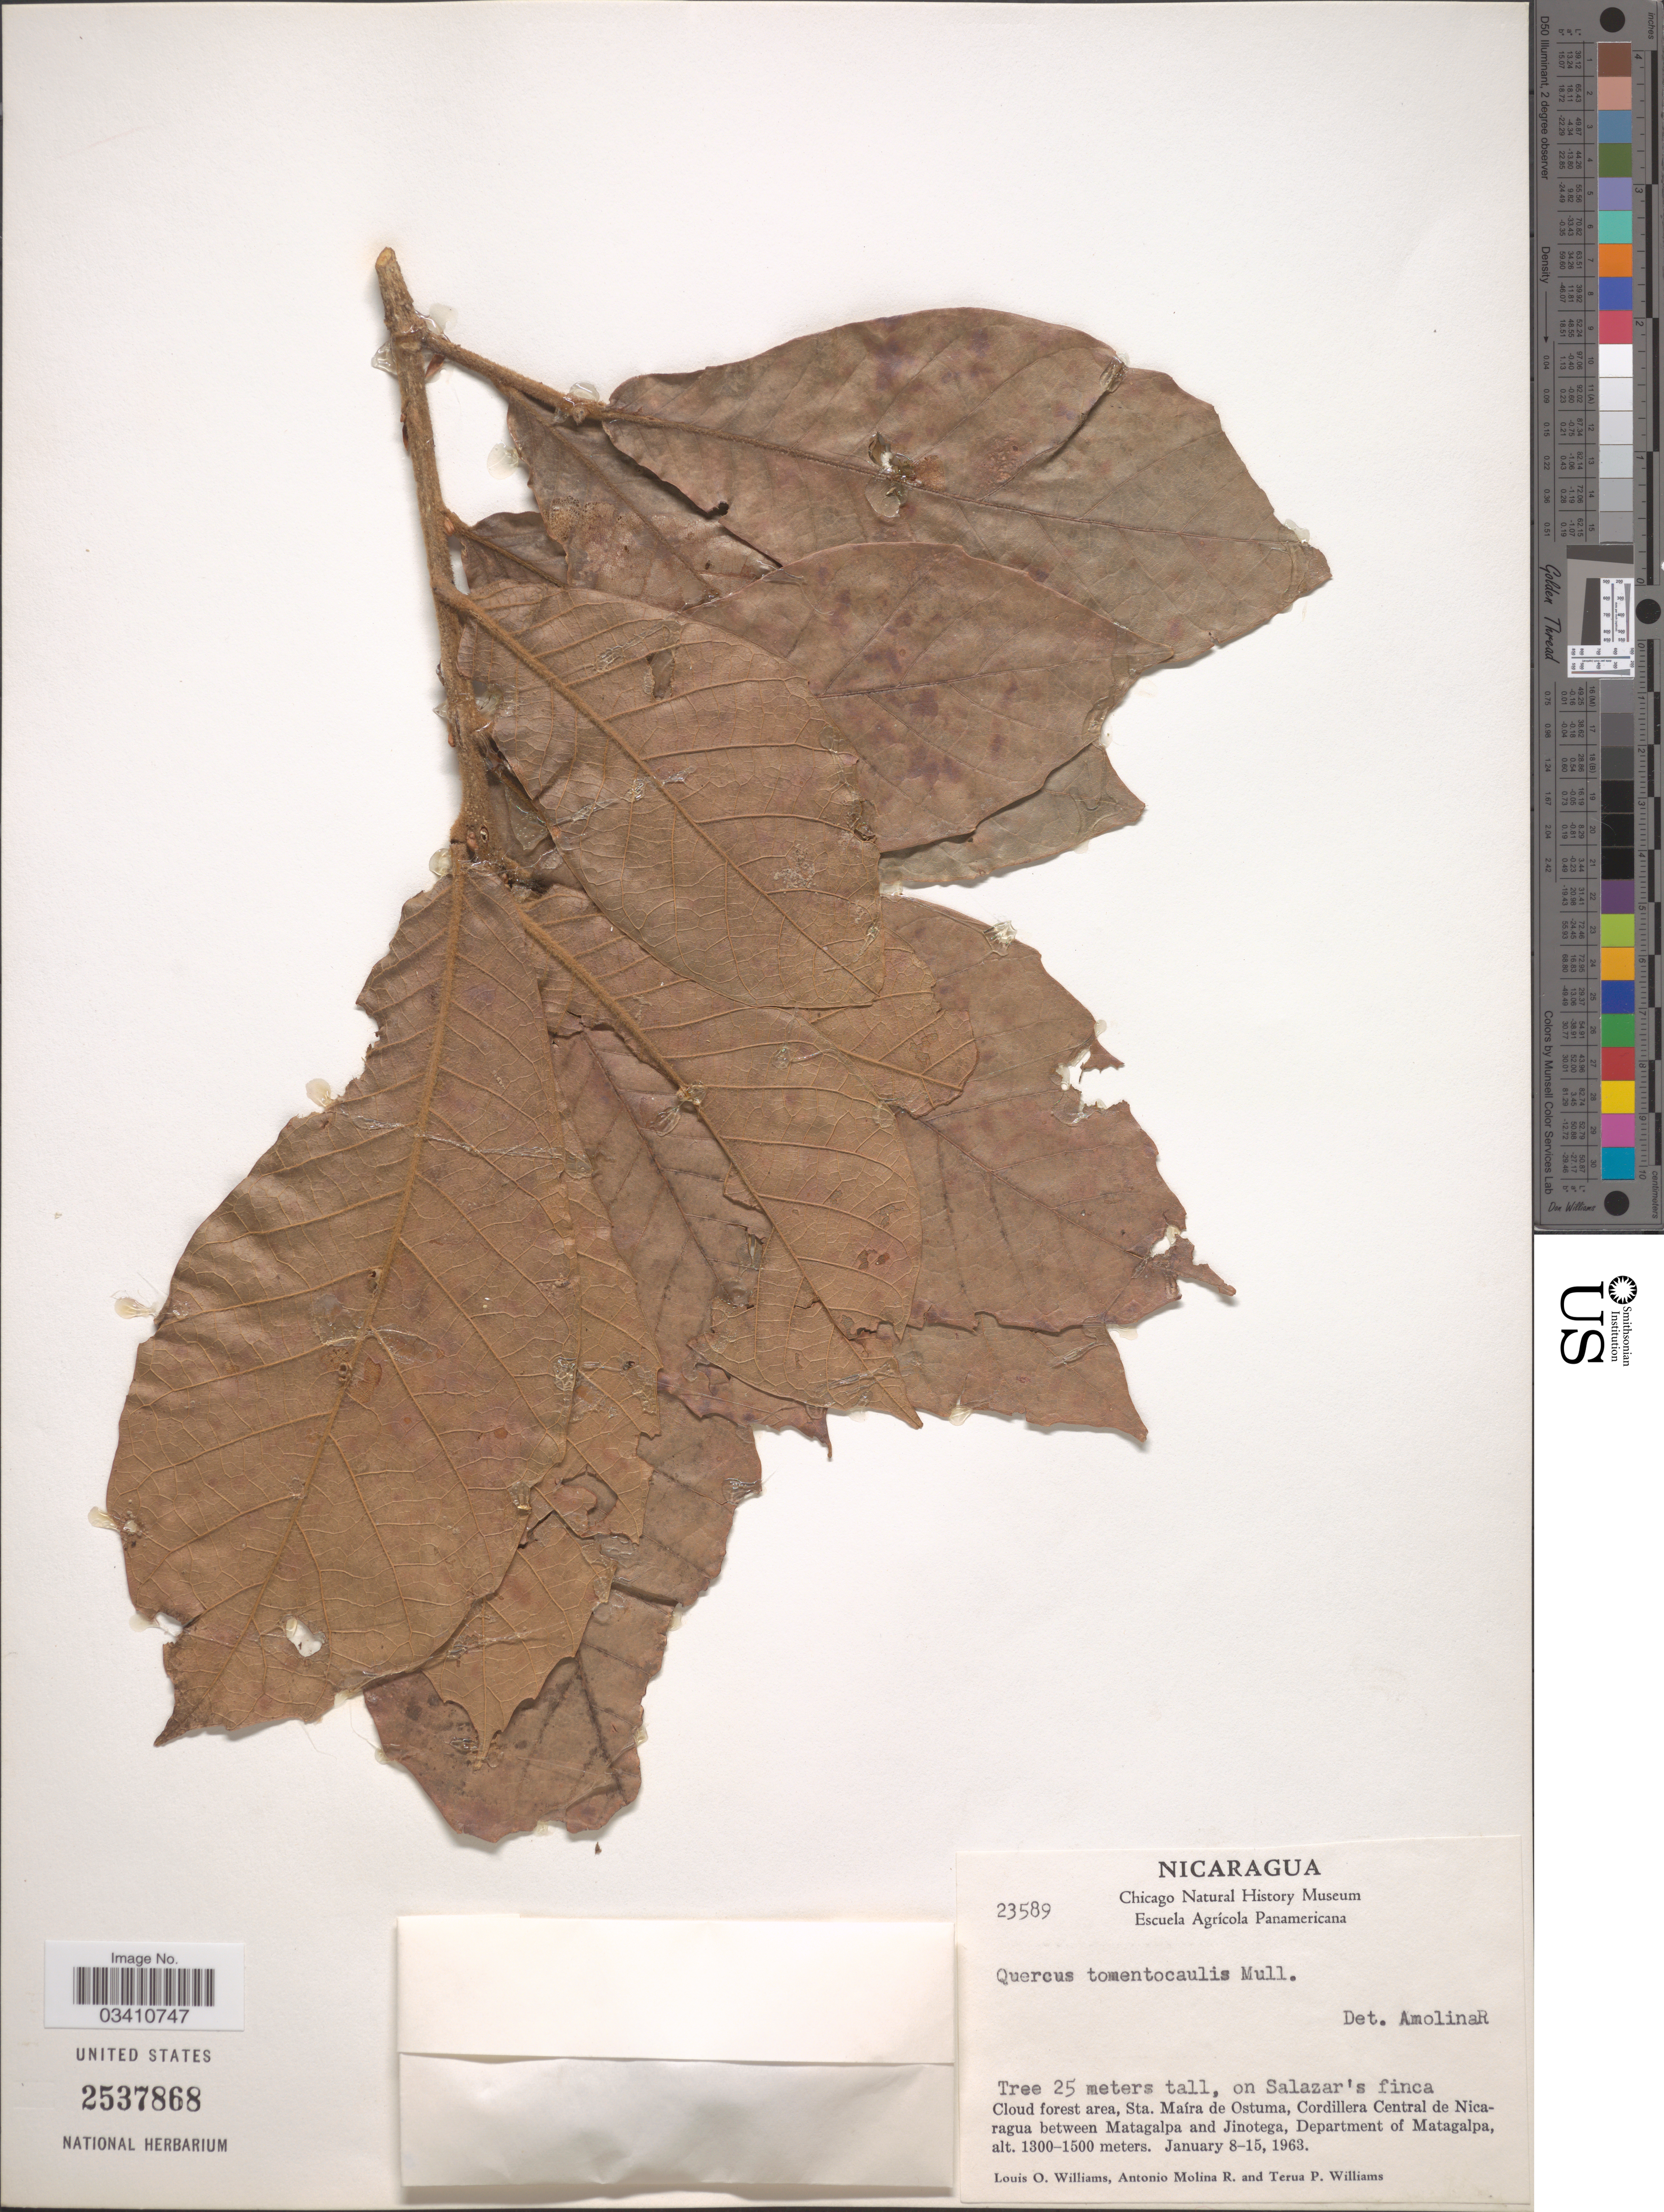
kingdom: Plantae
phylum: Tracheophyta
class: Magnoliopsida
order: Fagales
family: Fagaceae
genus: Quercus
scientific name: Quercus tomentocaulis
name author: C.H. Müll.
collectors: L. O. Williams, A. Molina R. & T. Williams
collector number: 23589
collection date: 1963-01-08/1963-01-15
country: Nicaragua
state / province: Matagalpa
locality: On Salazar's finca. Sta. Maíra de Ostuma, Cordillera Central de Nicaragua between Matagalpa and Jinotega, Department of Matagalpa.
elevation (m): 1300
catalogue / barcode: US 2537868